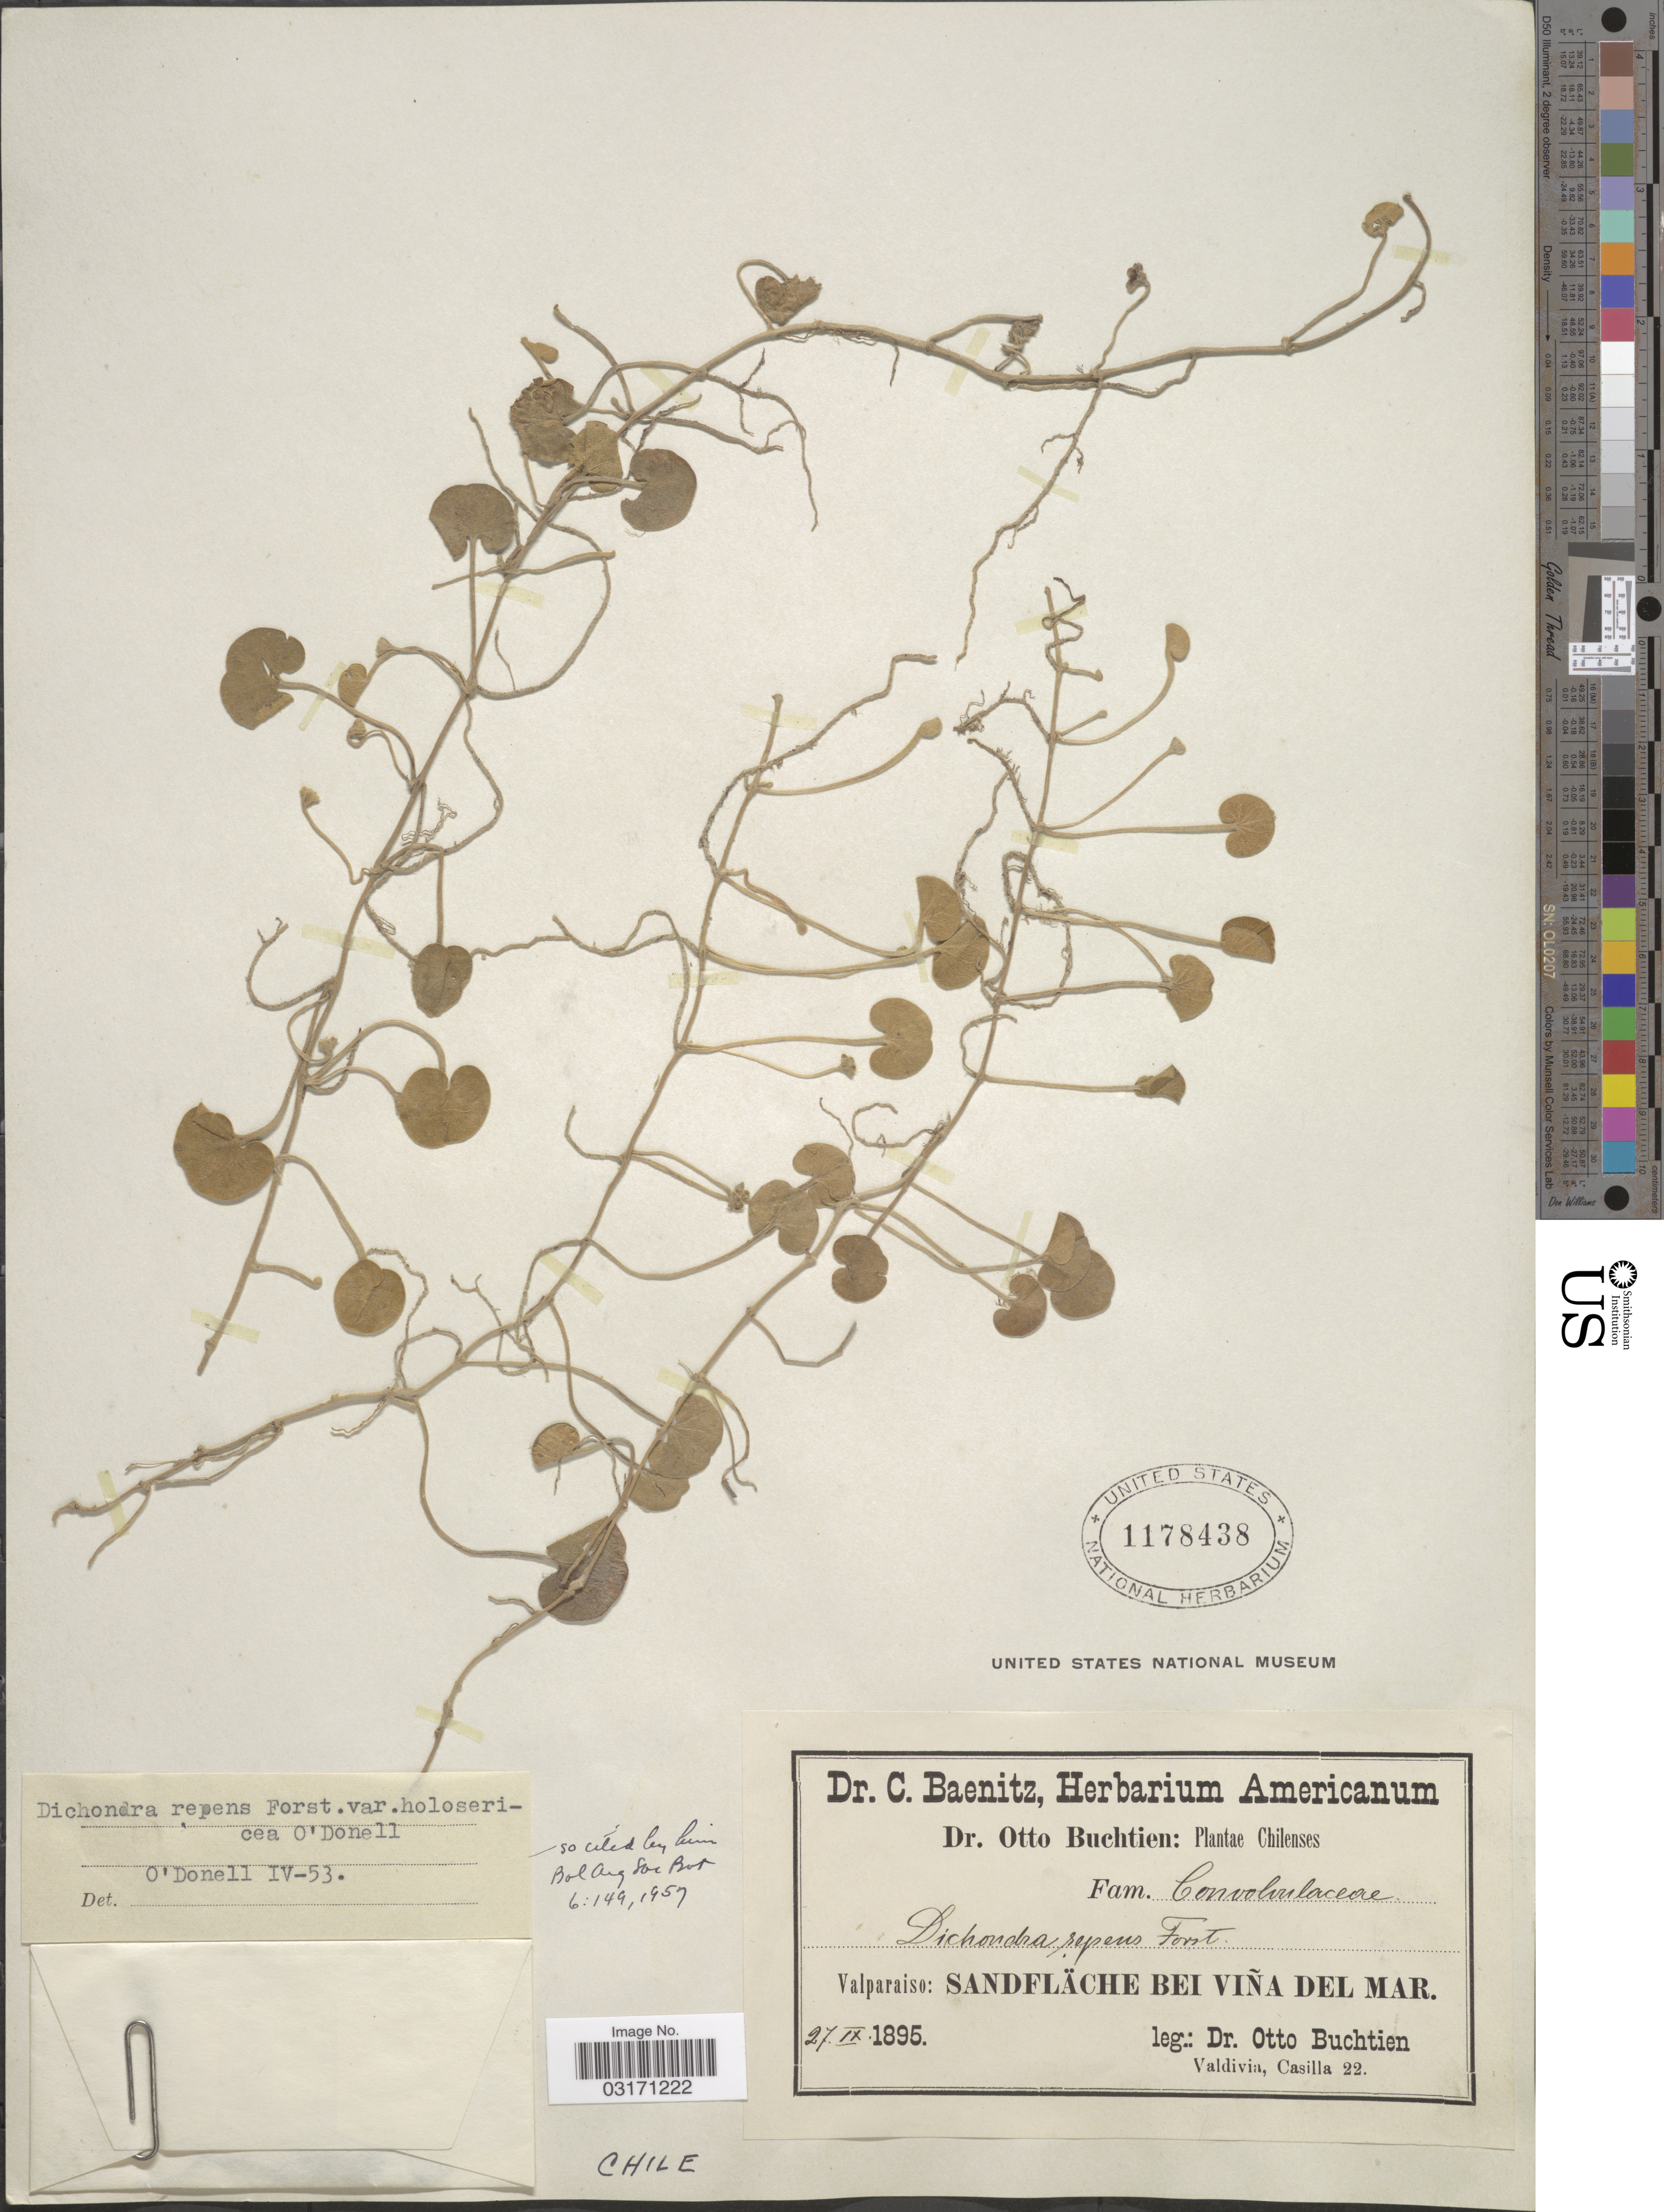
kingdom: Plantae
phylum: Tracheophyta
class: Magnoliopsida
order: Solanales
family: Convolvulaceae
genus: Dichondra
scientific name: Dichondra repens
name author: J.R. Forst. & G. Forst.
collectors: O. Buchtien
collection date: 1895-09-27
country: Chile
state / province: Valparaíso (V)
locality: Valparaiso: Sandfläche bei Viña del mar.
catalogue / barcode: US 1178438